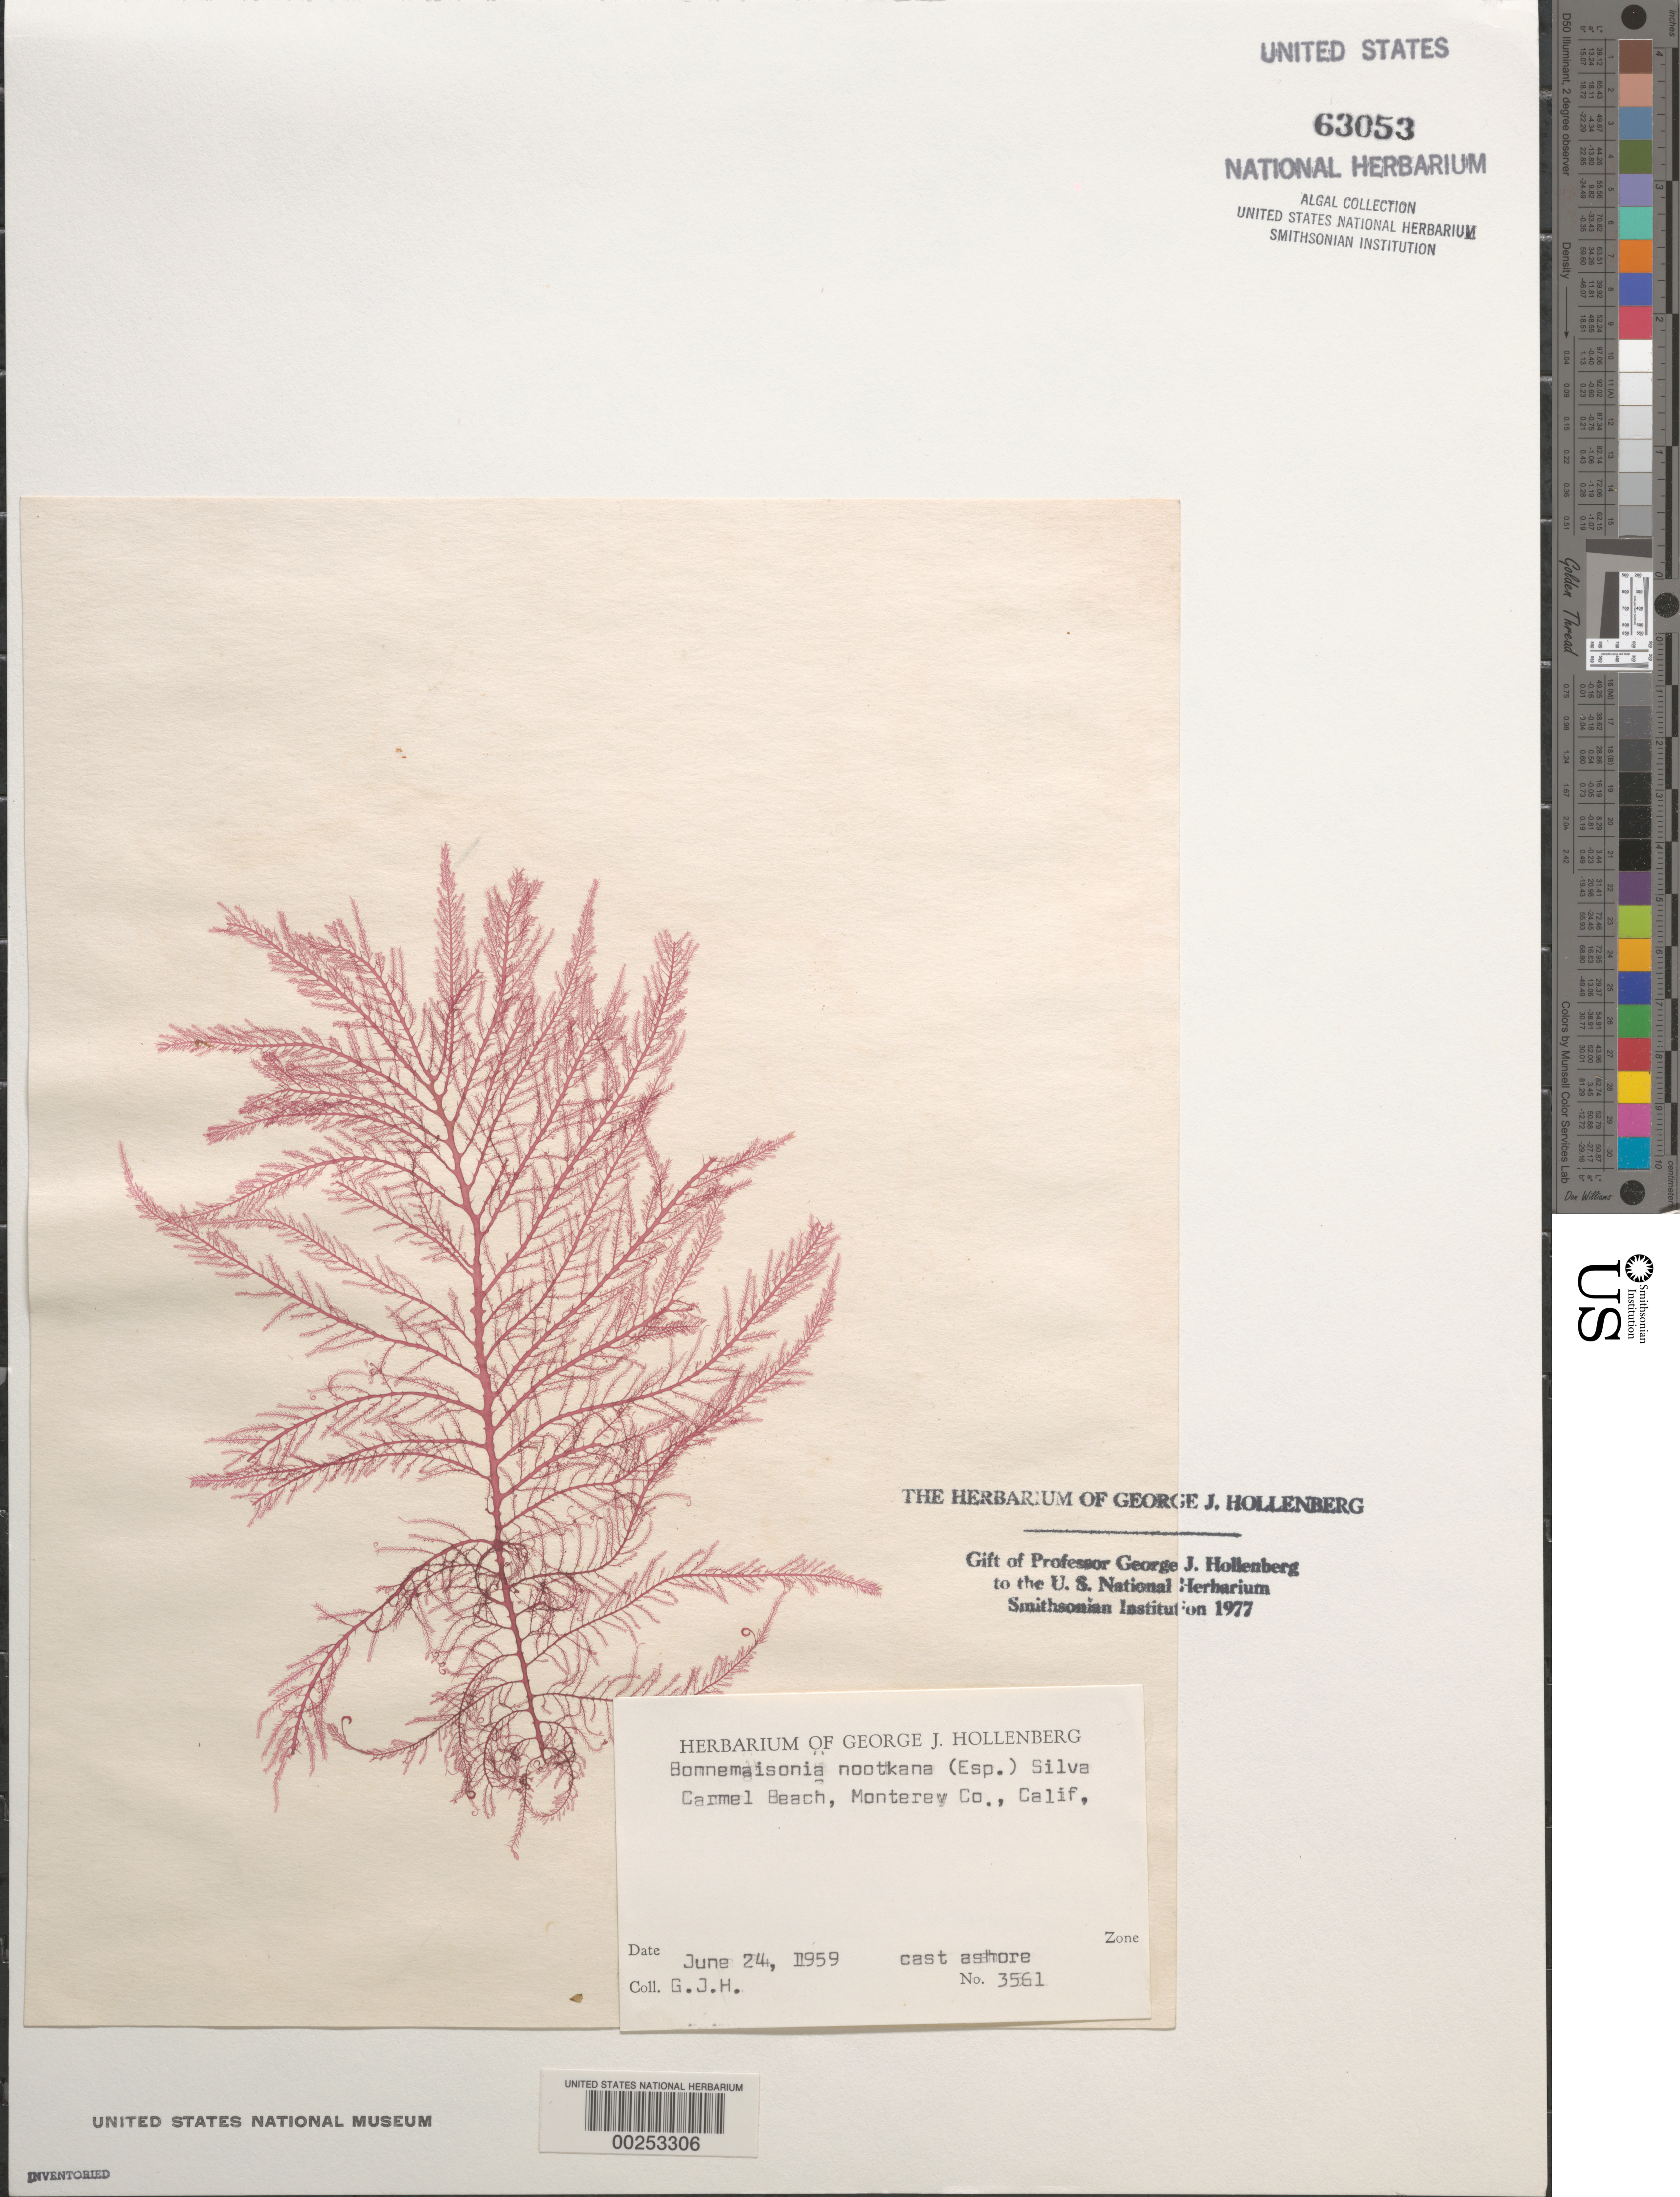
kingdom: Plantae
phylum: Rhodophyta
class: Florideophyceae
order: Bonnemaisoniales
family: Bonnemaisoniaceae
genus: Bonnemaisonia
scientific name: Bonnemaisonia nootkana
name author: (Esper) P.C. Silva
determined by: Hollenberg, George J.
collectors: G. Hollenberg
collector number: GJH 3561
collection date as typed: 24 Jun 1959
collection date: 1959-06-24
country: United States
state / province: California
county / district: Monterey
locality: Carmel Beach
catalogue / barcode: US 63053